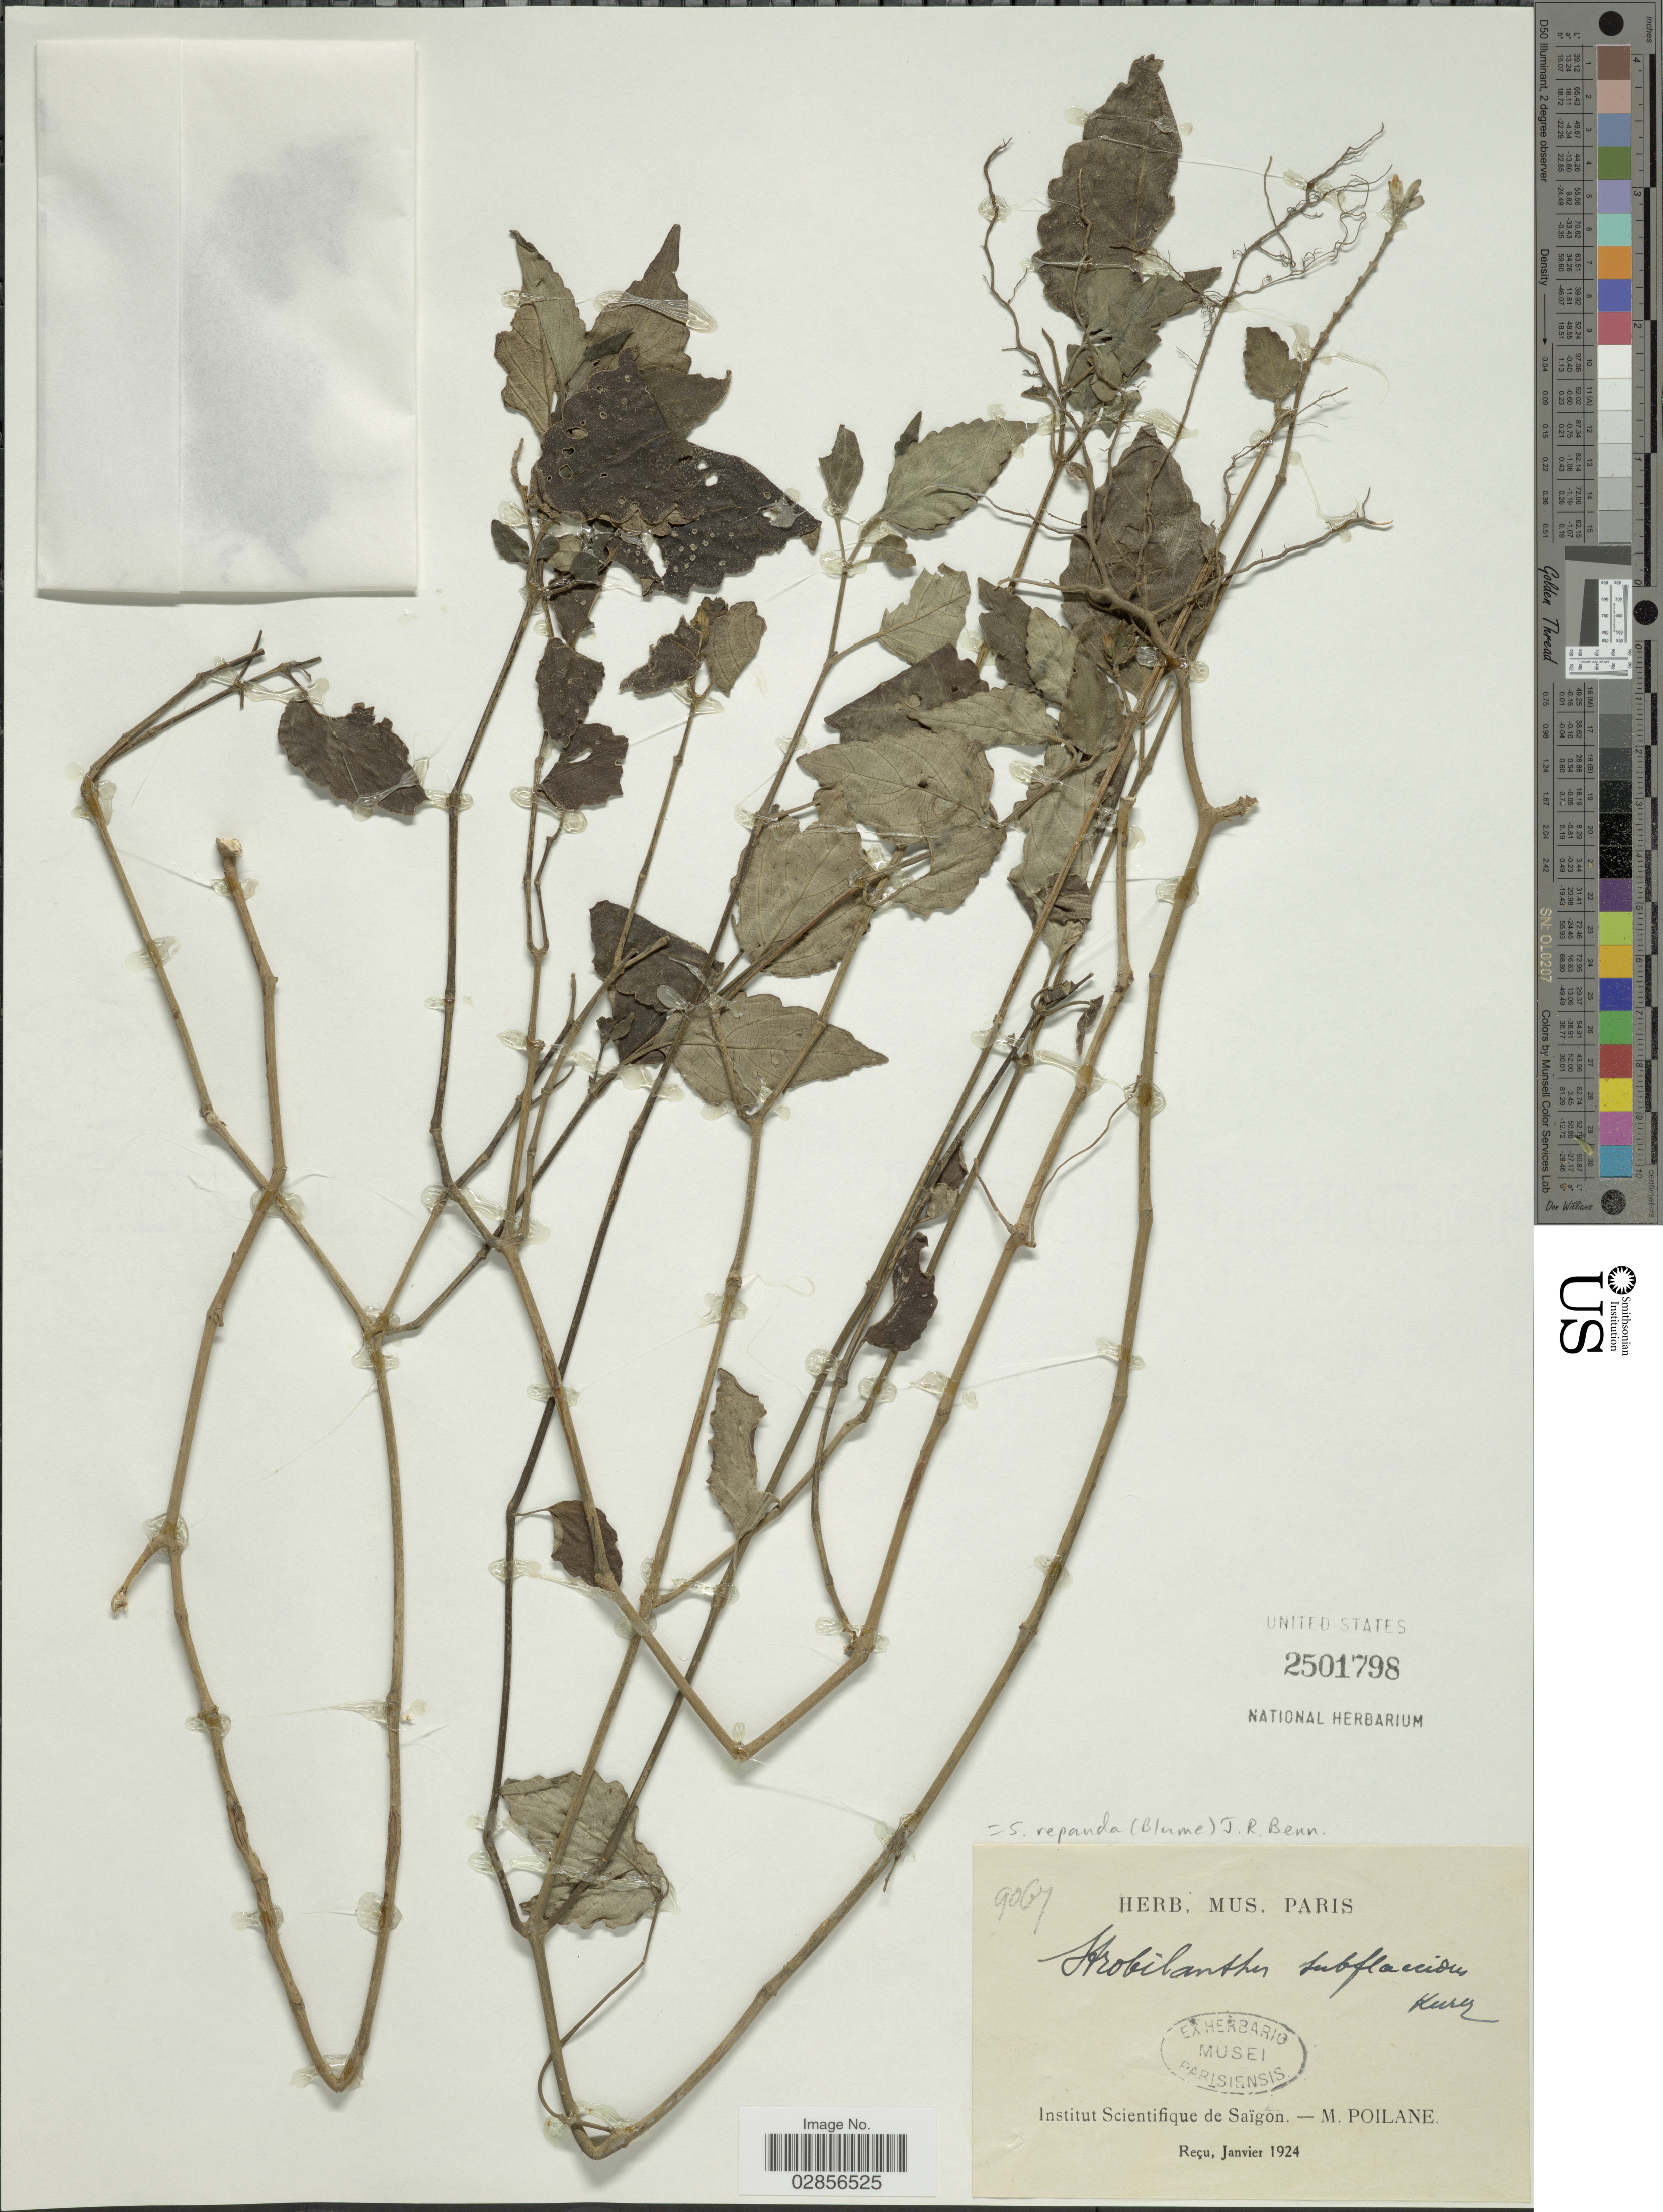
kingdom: Plantae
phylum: Tracheophyta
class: Magnoliopsida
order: Lamiales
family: Acanthaceae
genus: Strobilanthes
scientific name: Strobilanthes repanda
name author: (Blume) J.R.Benn.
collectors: M. Poilane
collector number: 9067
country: Vietnam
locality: Institut Scientique de Saïgon.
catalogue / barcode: US 2501798